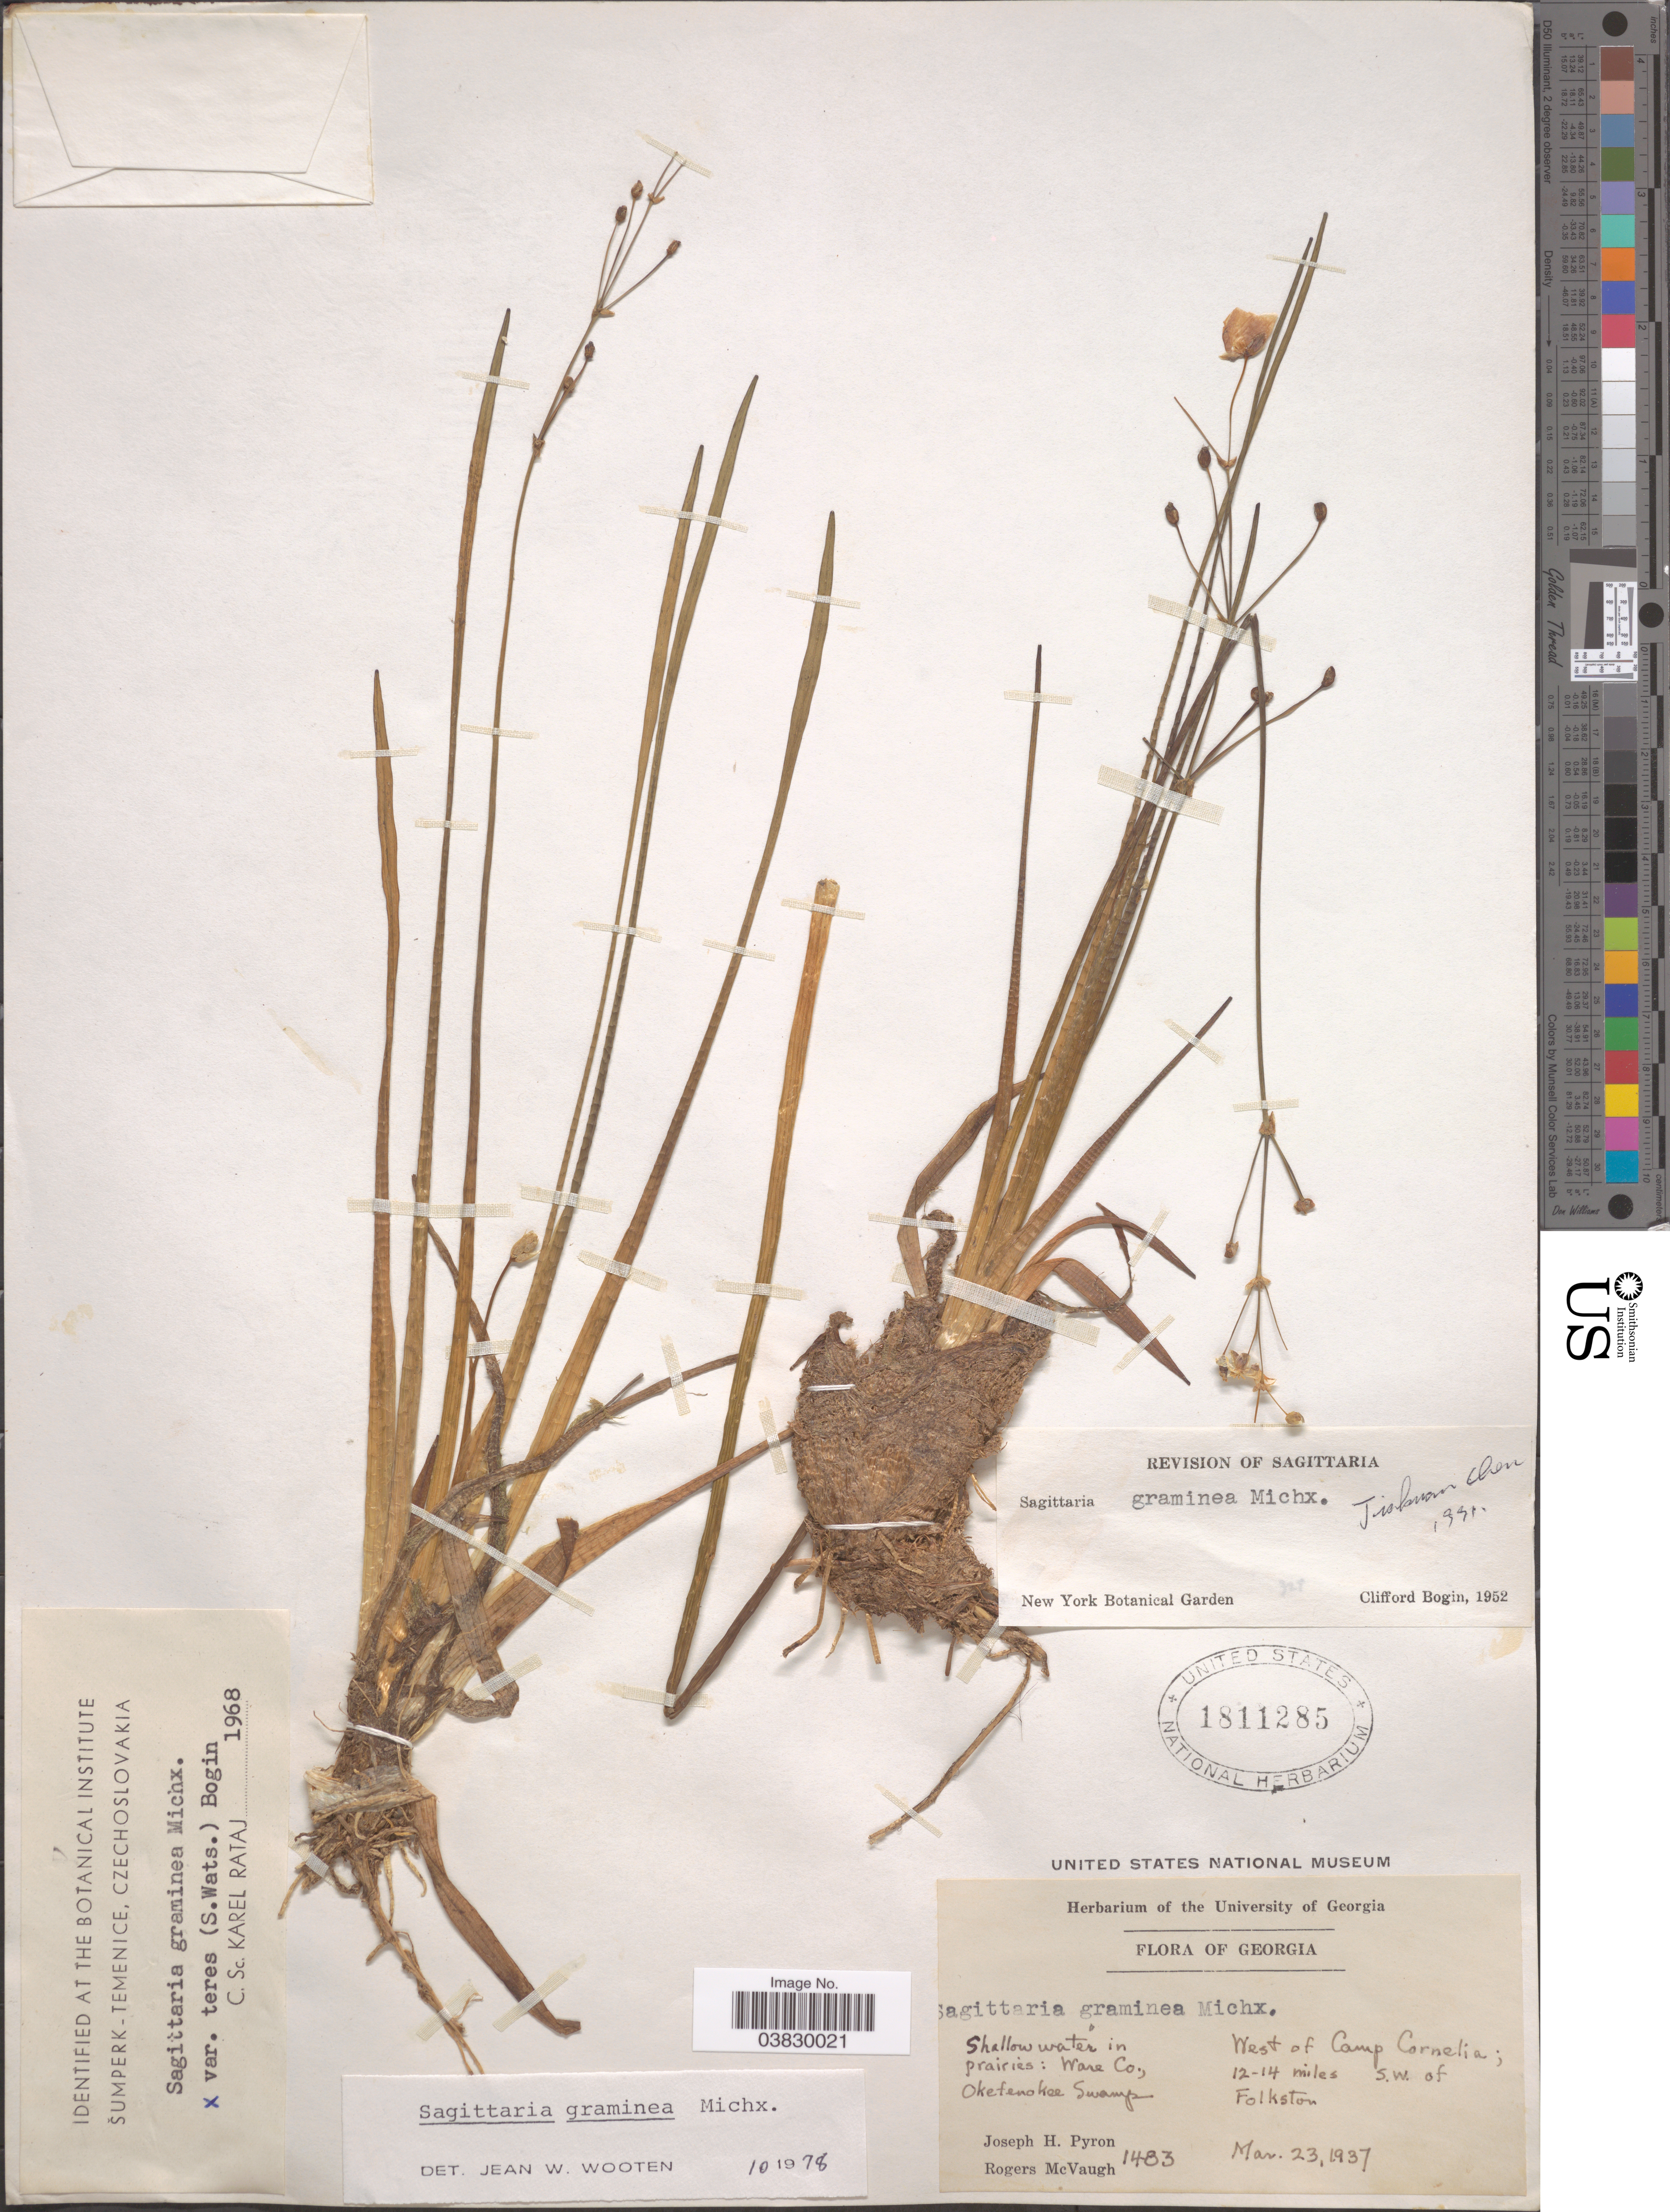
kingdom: Plantae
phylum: Tracheophyta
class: Liliopsida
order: Alismatales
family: Alismataceae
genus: Sagittaria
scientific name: Sagittaria graminea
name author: Michx.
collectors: J. H. Pyron & R. McVaugh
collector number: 1483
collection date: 1937-03-23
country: United States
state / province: Georgia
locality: Shallow water in prairies: Ware Co., Okefenokee Swamp. West of Camp Cornelia; 12-14 miles S.W. of Folkston.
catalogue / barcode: US 1811285